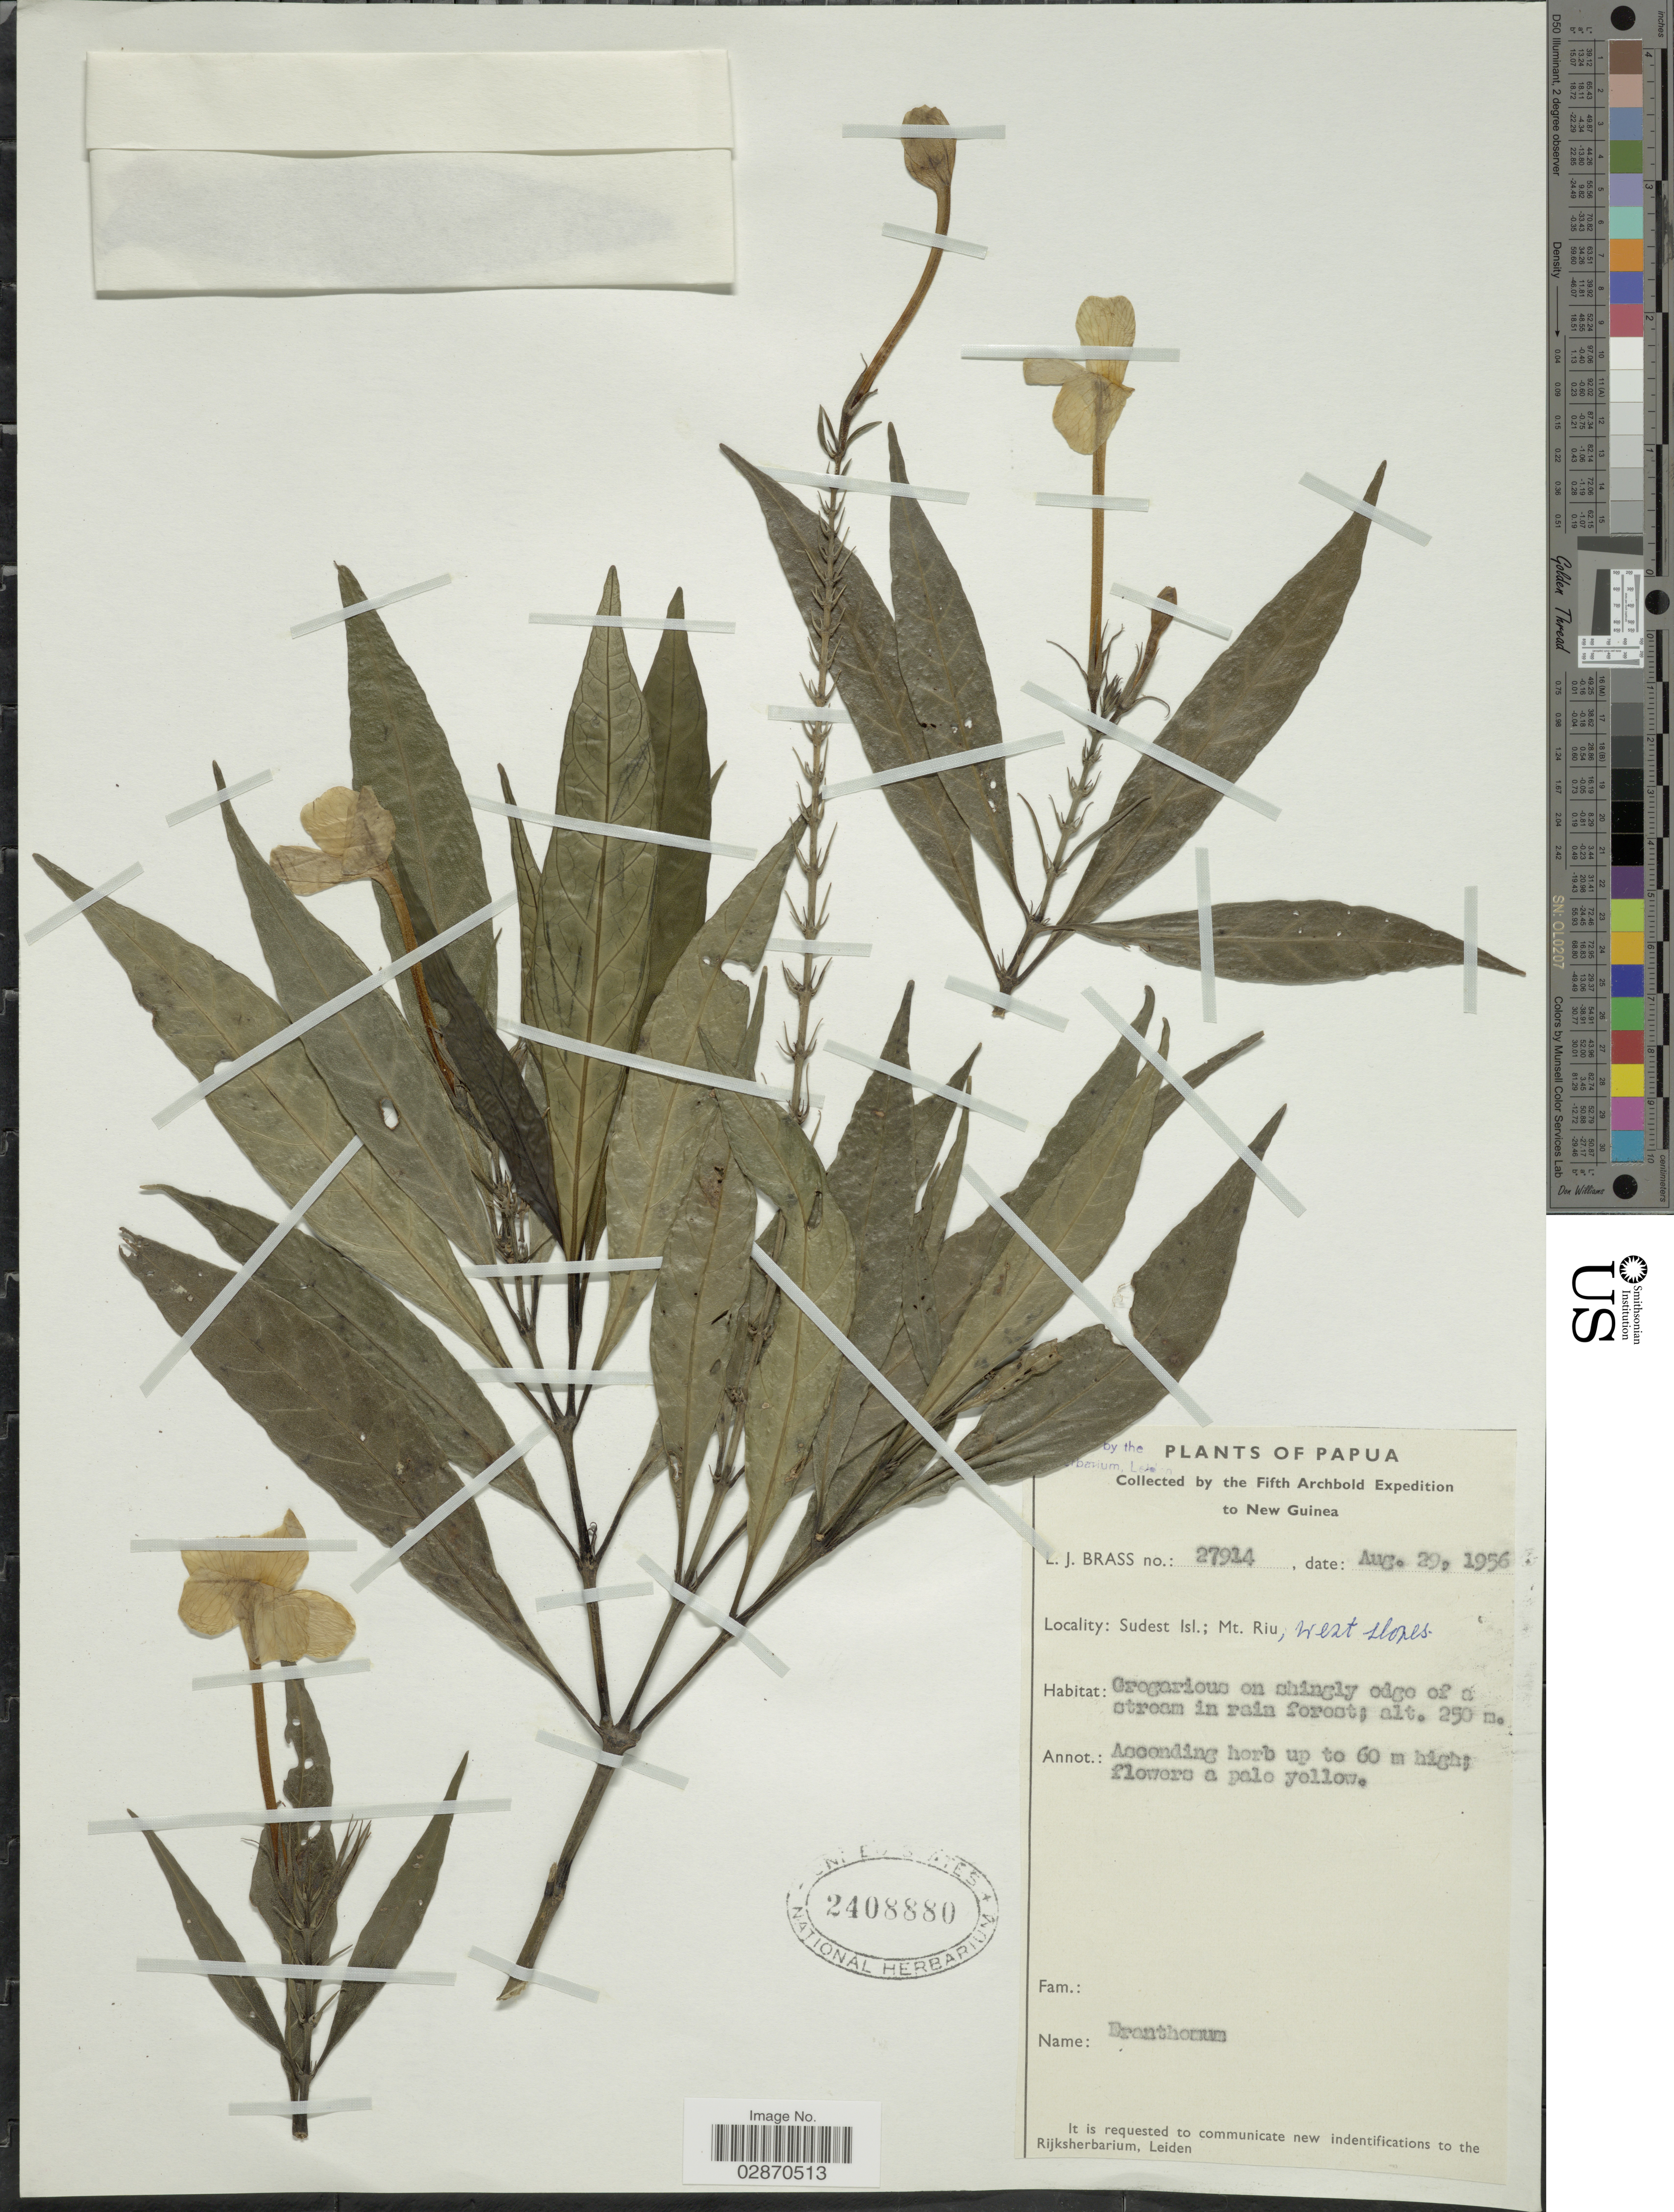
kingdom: Plantae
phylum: Tracheophyta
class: Magnoliopsida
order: Lamiales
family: Acanthaceae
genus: Pseuderanthemum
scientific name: Pseuderanthemum sp.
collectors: L. J. Brass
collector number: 27914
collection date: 1956-08-29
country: Papua New Guinea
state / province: Milne Bay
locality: Papua. New Guinea. Sudest Isl.; Mt. Riu, west slopes.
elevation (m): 250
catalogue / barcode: US 2408880